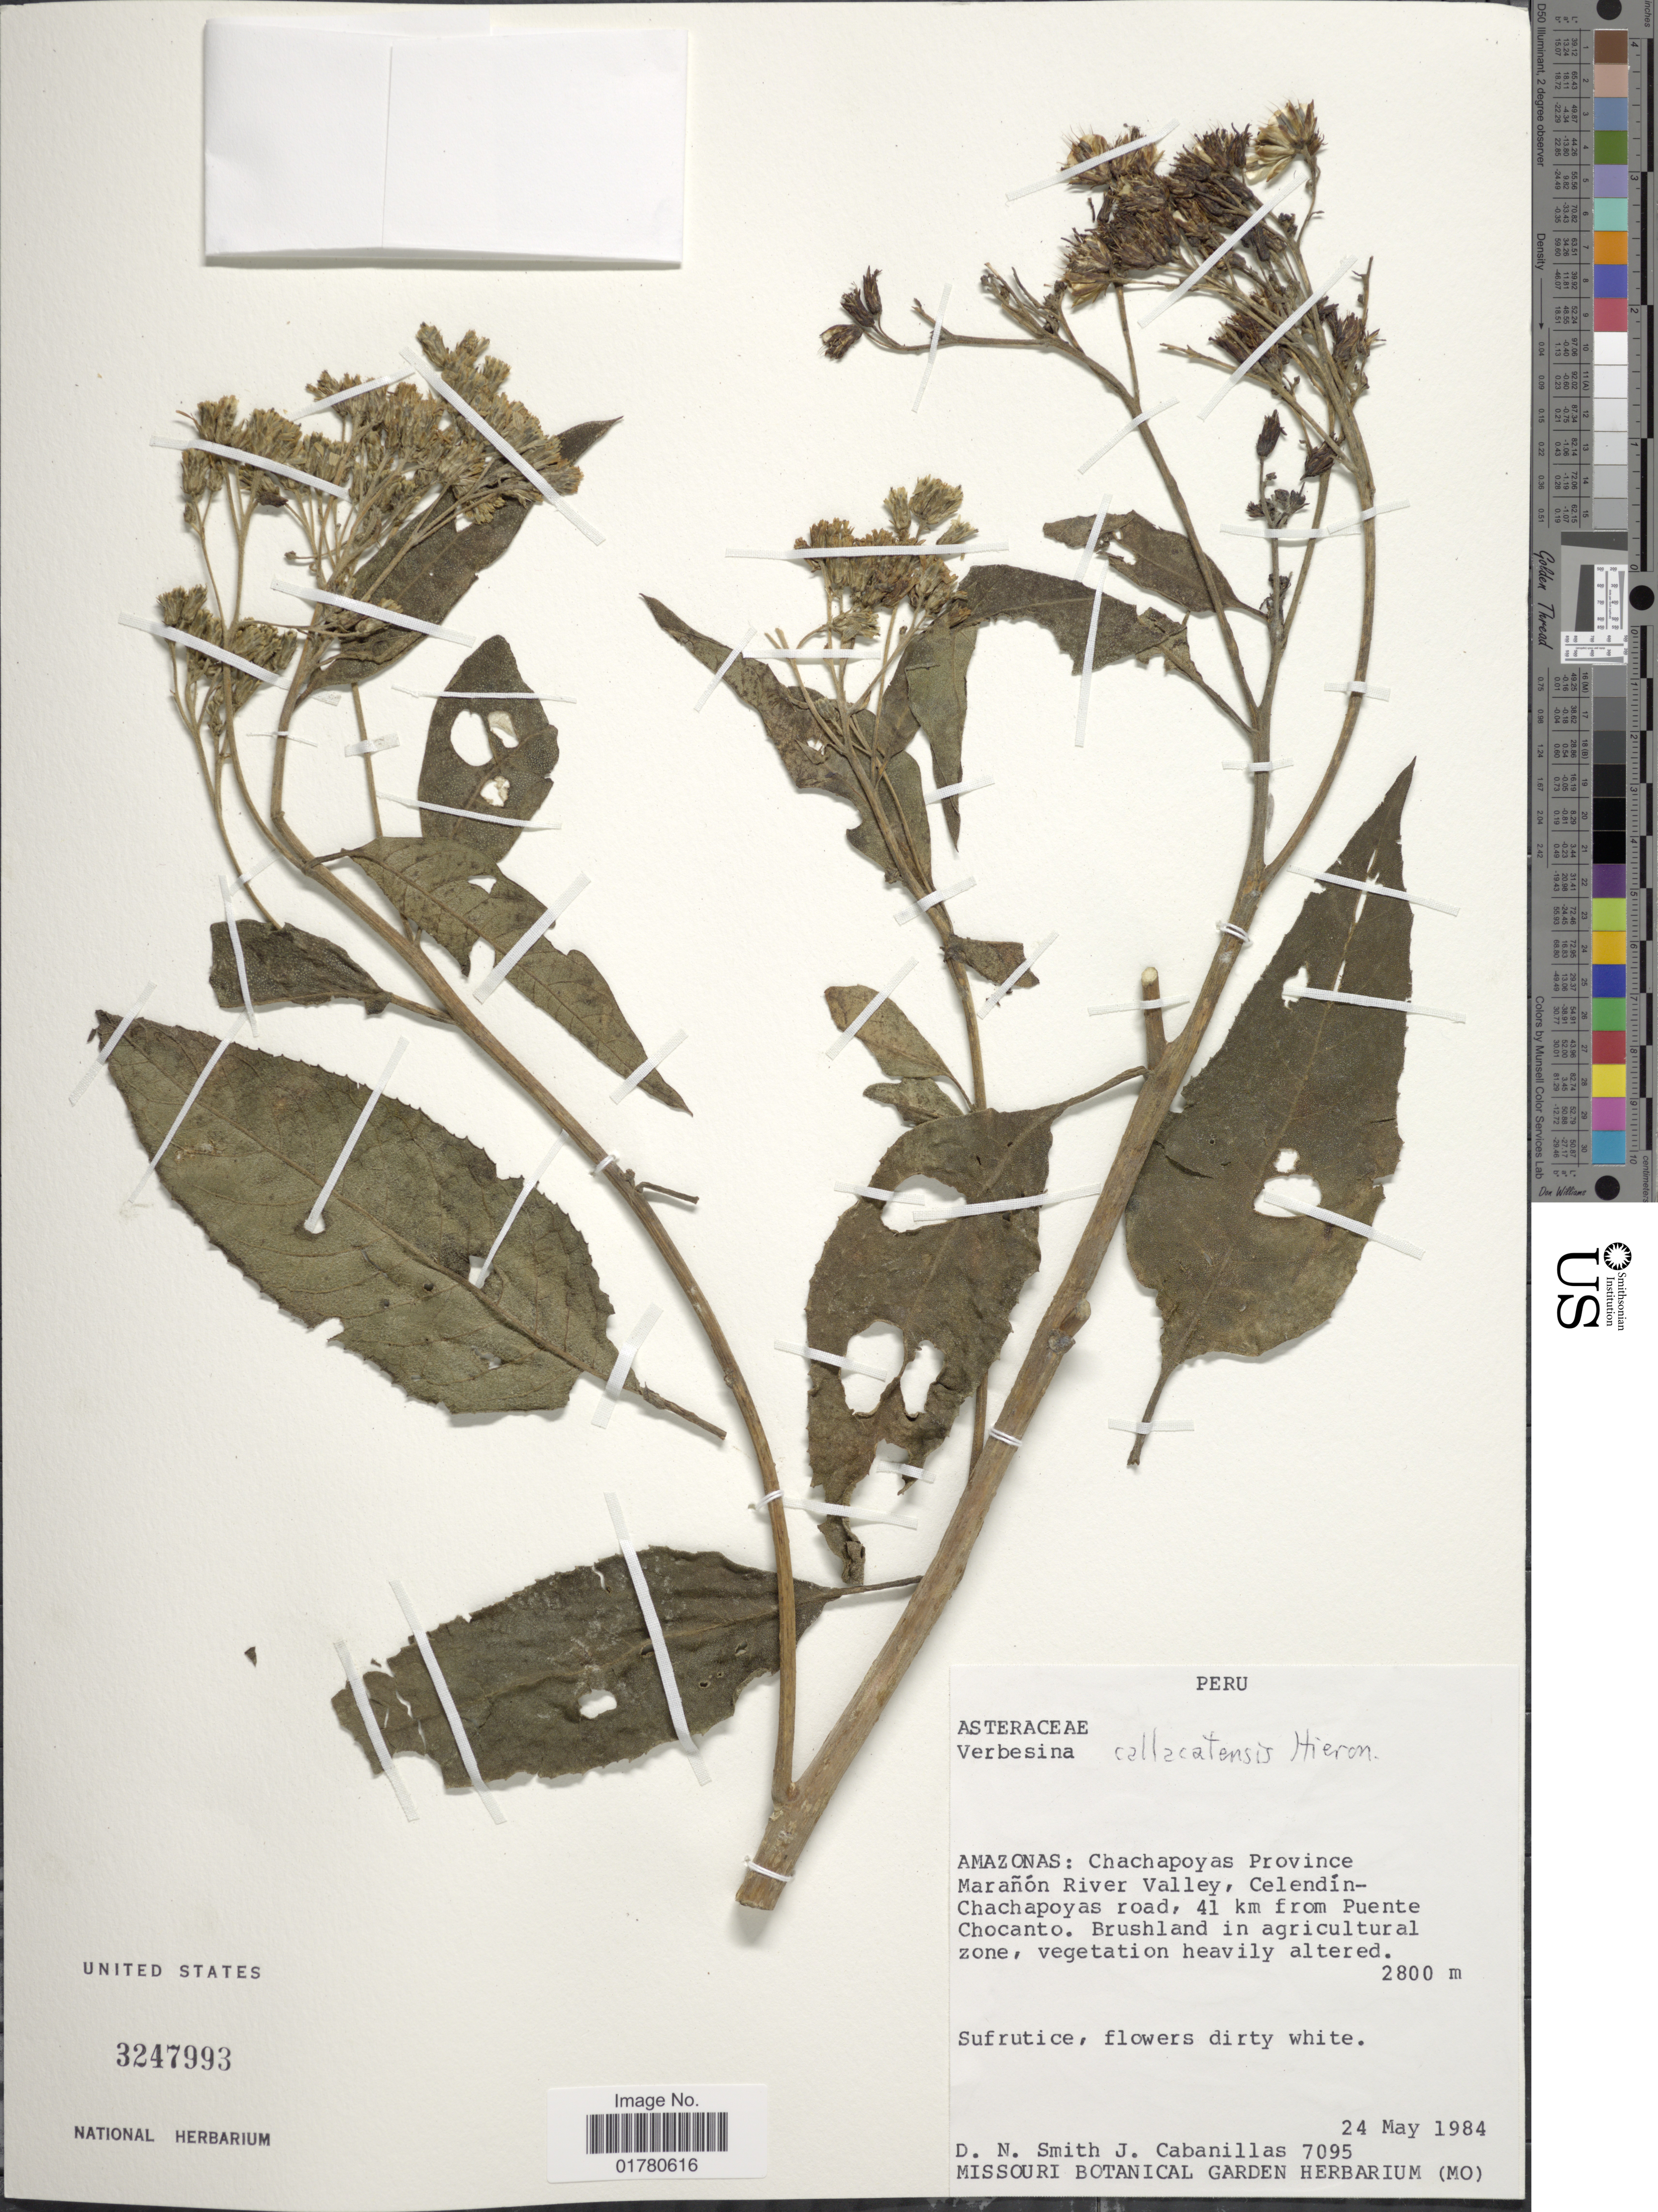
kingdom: Plantae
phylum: Tracheophyta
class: Magnoliopsida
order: Asterales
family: Asteraceae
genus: Verbesina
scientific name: Verbesina callacatensis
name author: Hieron.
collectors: D. Smith & J. Cabanillas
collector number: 7095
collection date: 1984-05-24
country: Peru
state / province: Amazonas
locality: Chachapoyas Province Marañón River Valley, Celendín-Chachapoyas road, 41 km from Puente Chocanto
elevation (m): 2800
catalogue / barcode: US 3247993